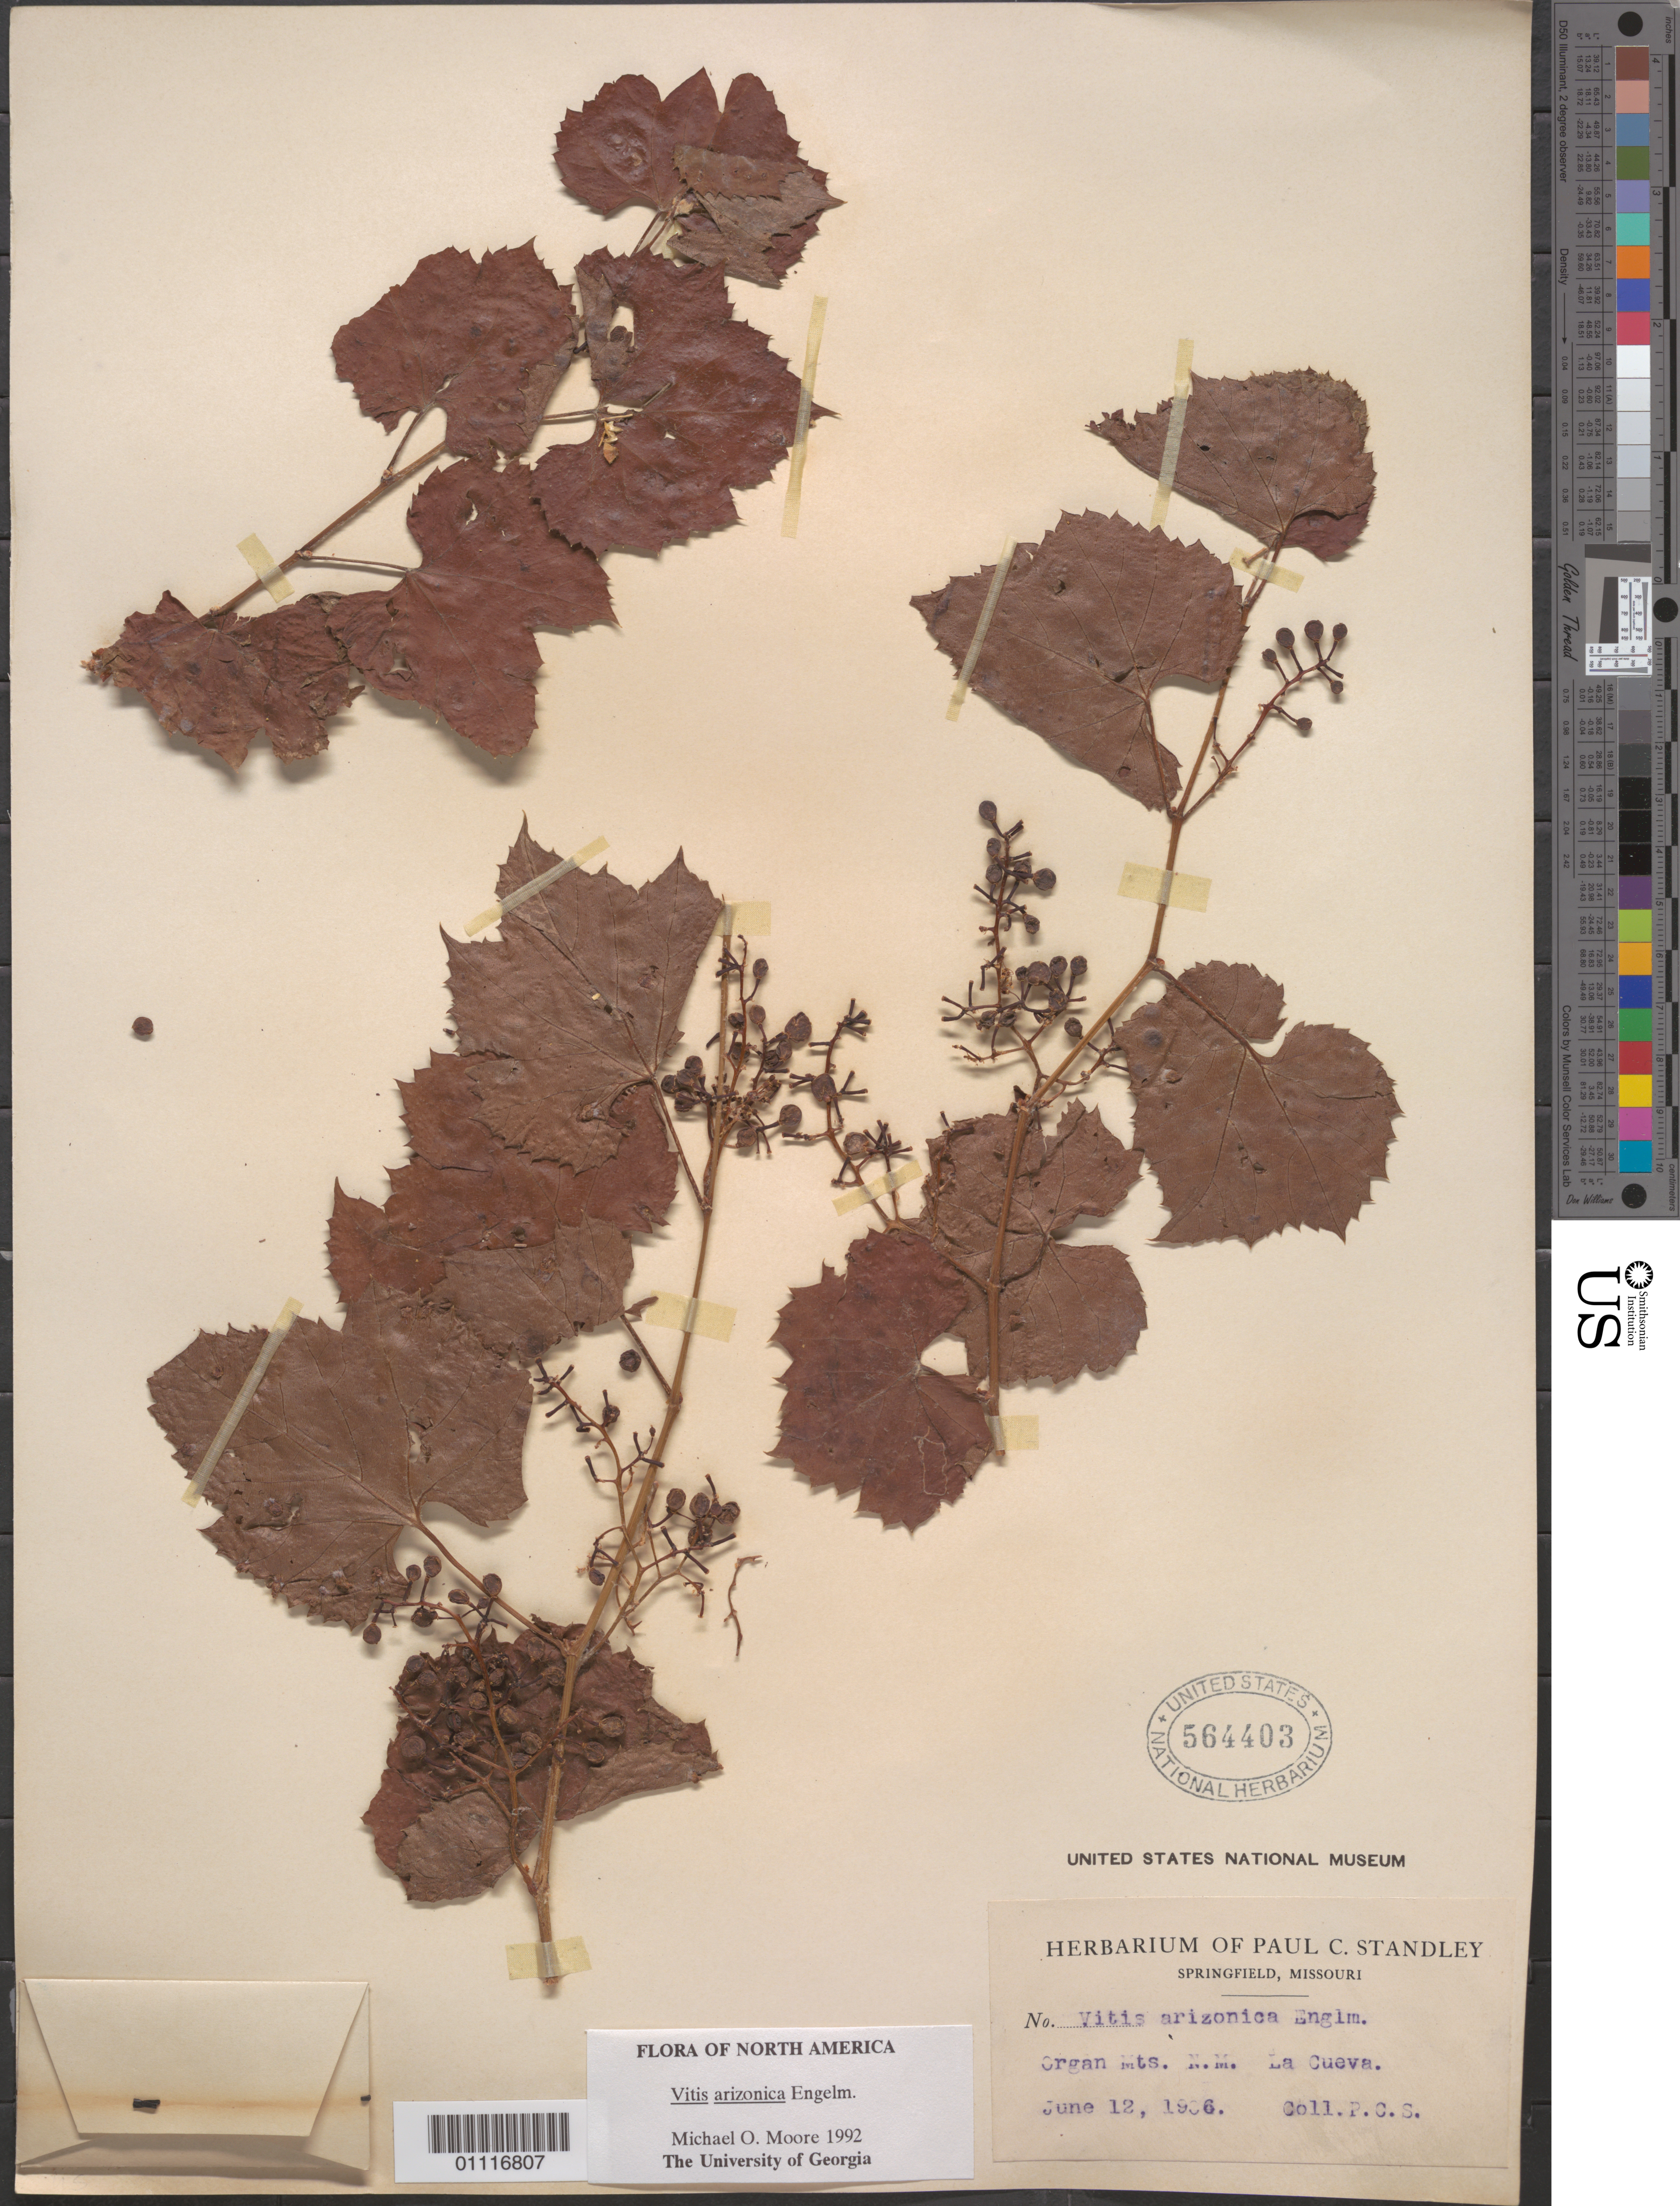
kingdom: Plantae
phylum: Tracheophyta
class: Magnoliopsida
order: Vitales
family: Vitaceae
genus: Vitis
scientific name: Vitis arizonica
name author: Engelm.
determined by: Moore, M. O.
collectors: P. C. Standley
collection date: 1906-06-12 or 1936-06-12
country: United States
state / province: Missouri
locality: Organ Mts. N.M. La Cueva, Springfield.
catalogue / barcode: US 564403